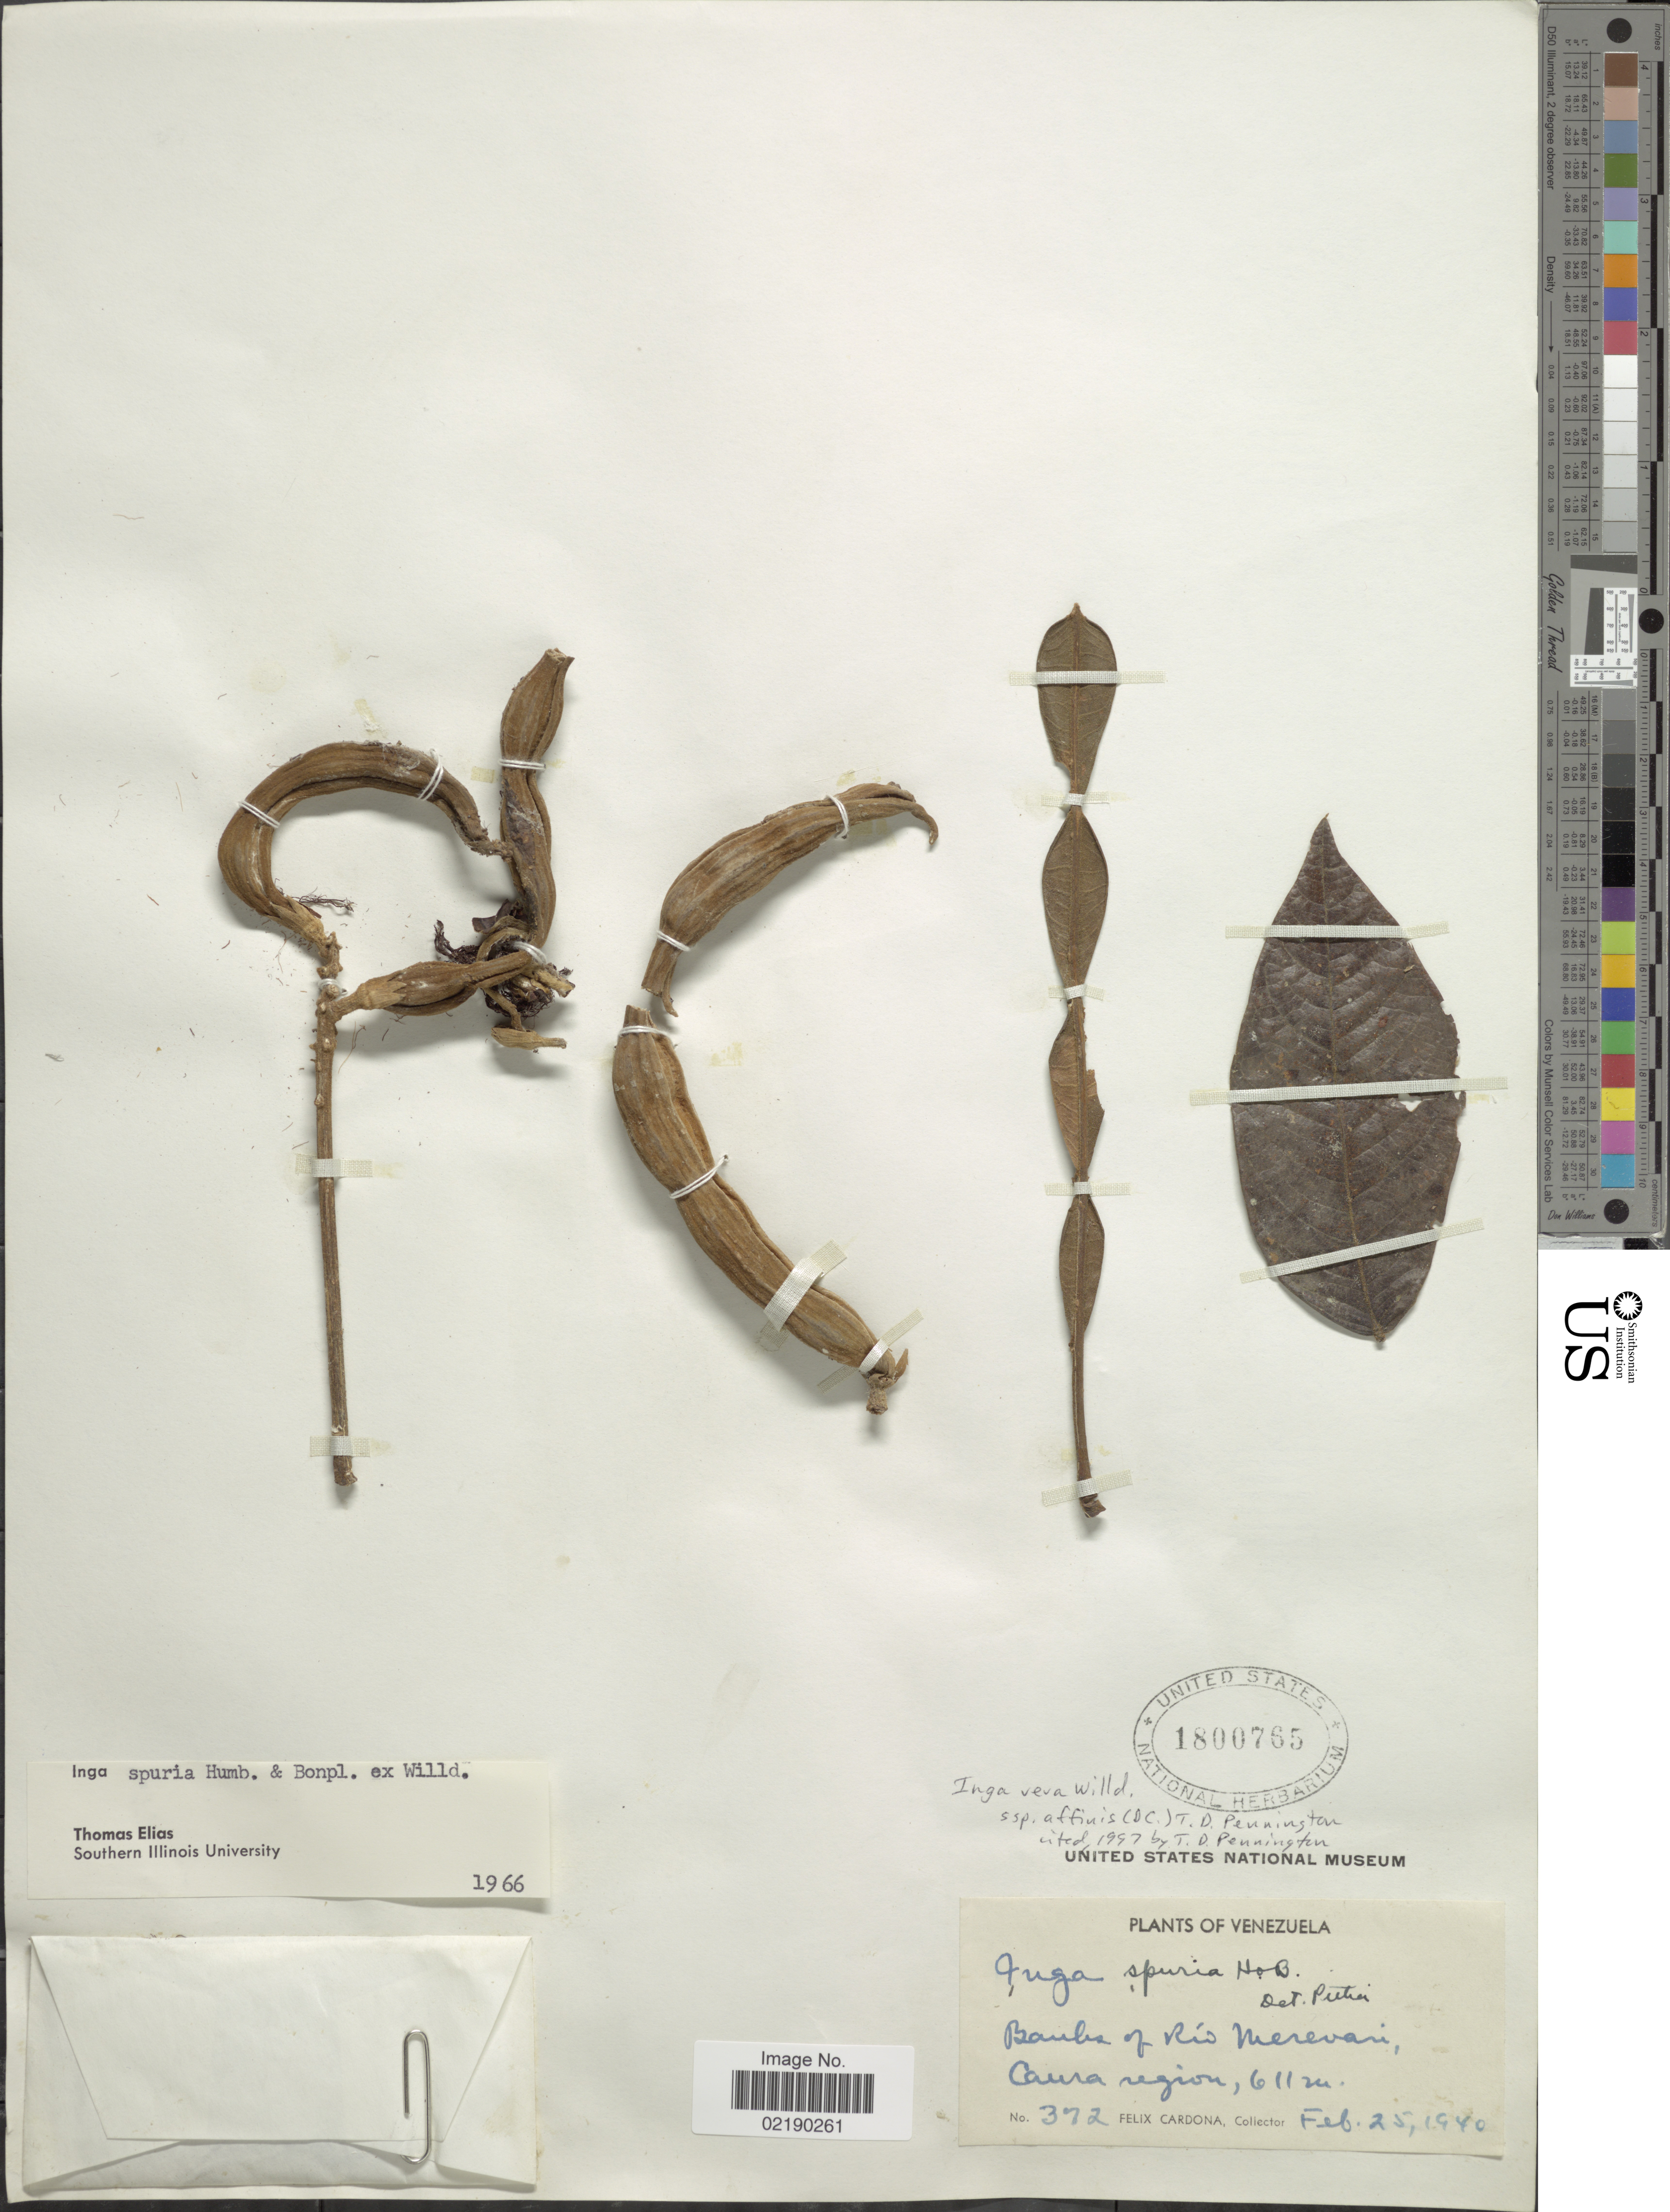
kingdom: Plantae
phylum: Tracheophyta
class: Magnoliopsida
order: Fabales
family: Fabaceae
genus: Inga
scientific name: Inga vera subsp. affinis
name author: (DC.) T.D. Penn.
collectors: F. Cardona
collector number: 372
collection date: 1940-02-25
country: Venezuela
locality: Banks of Rio Merevari, Caura region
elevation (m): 611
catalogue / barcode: US 1800765